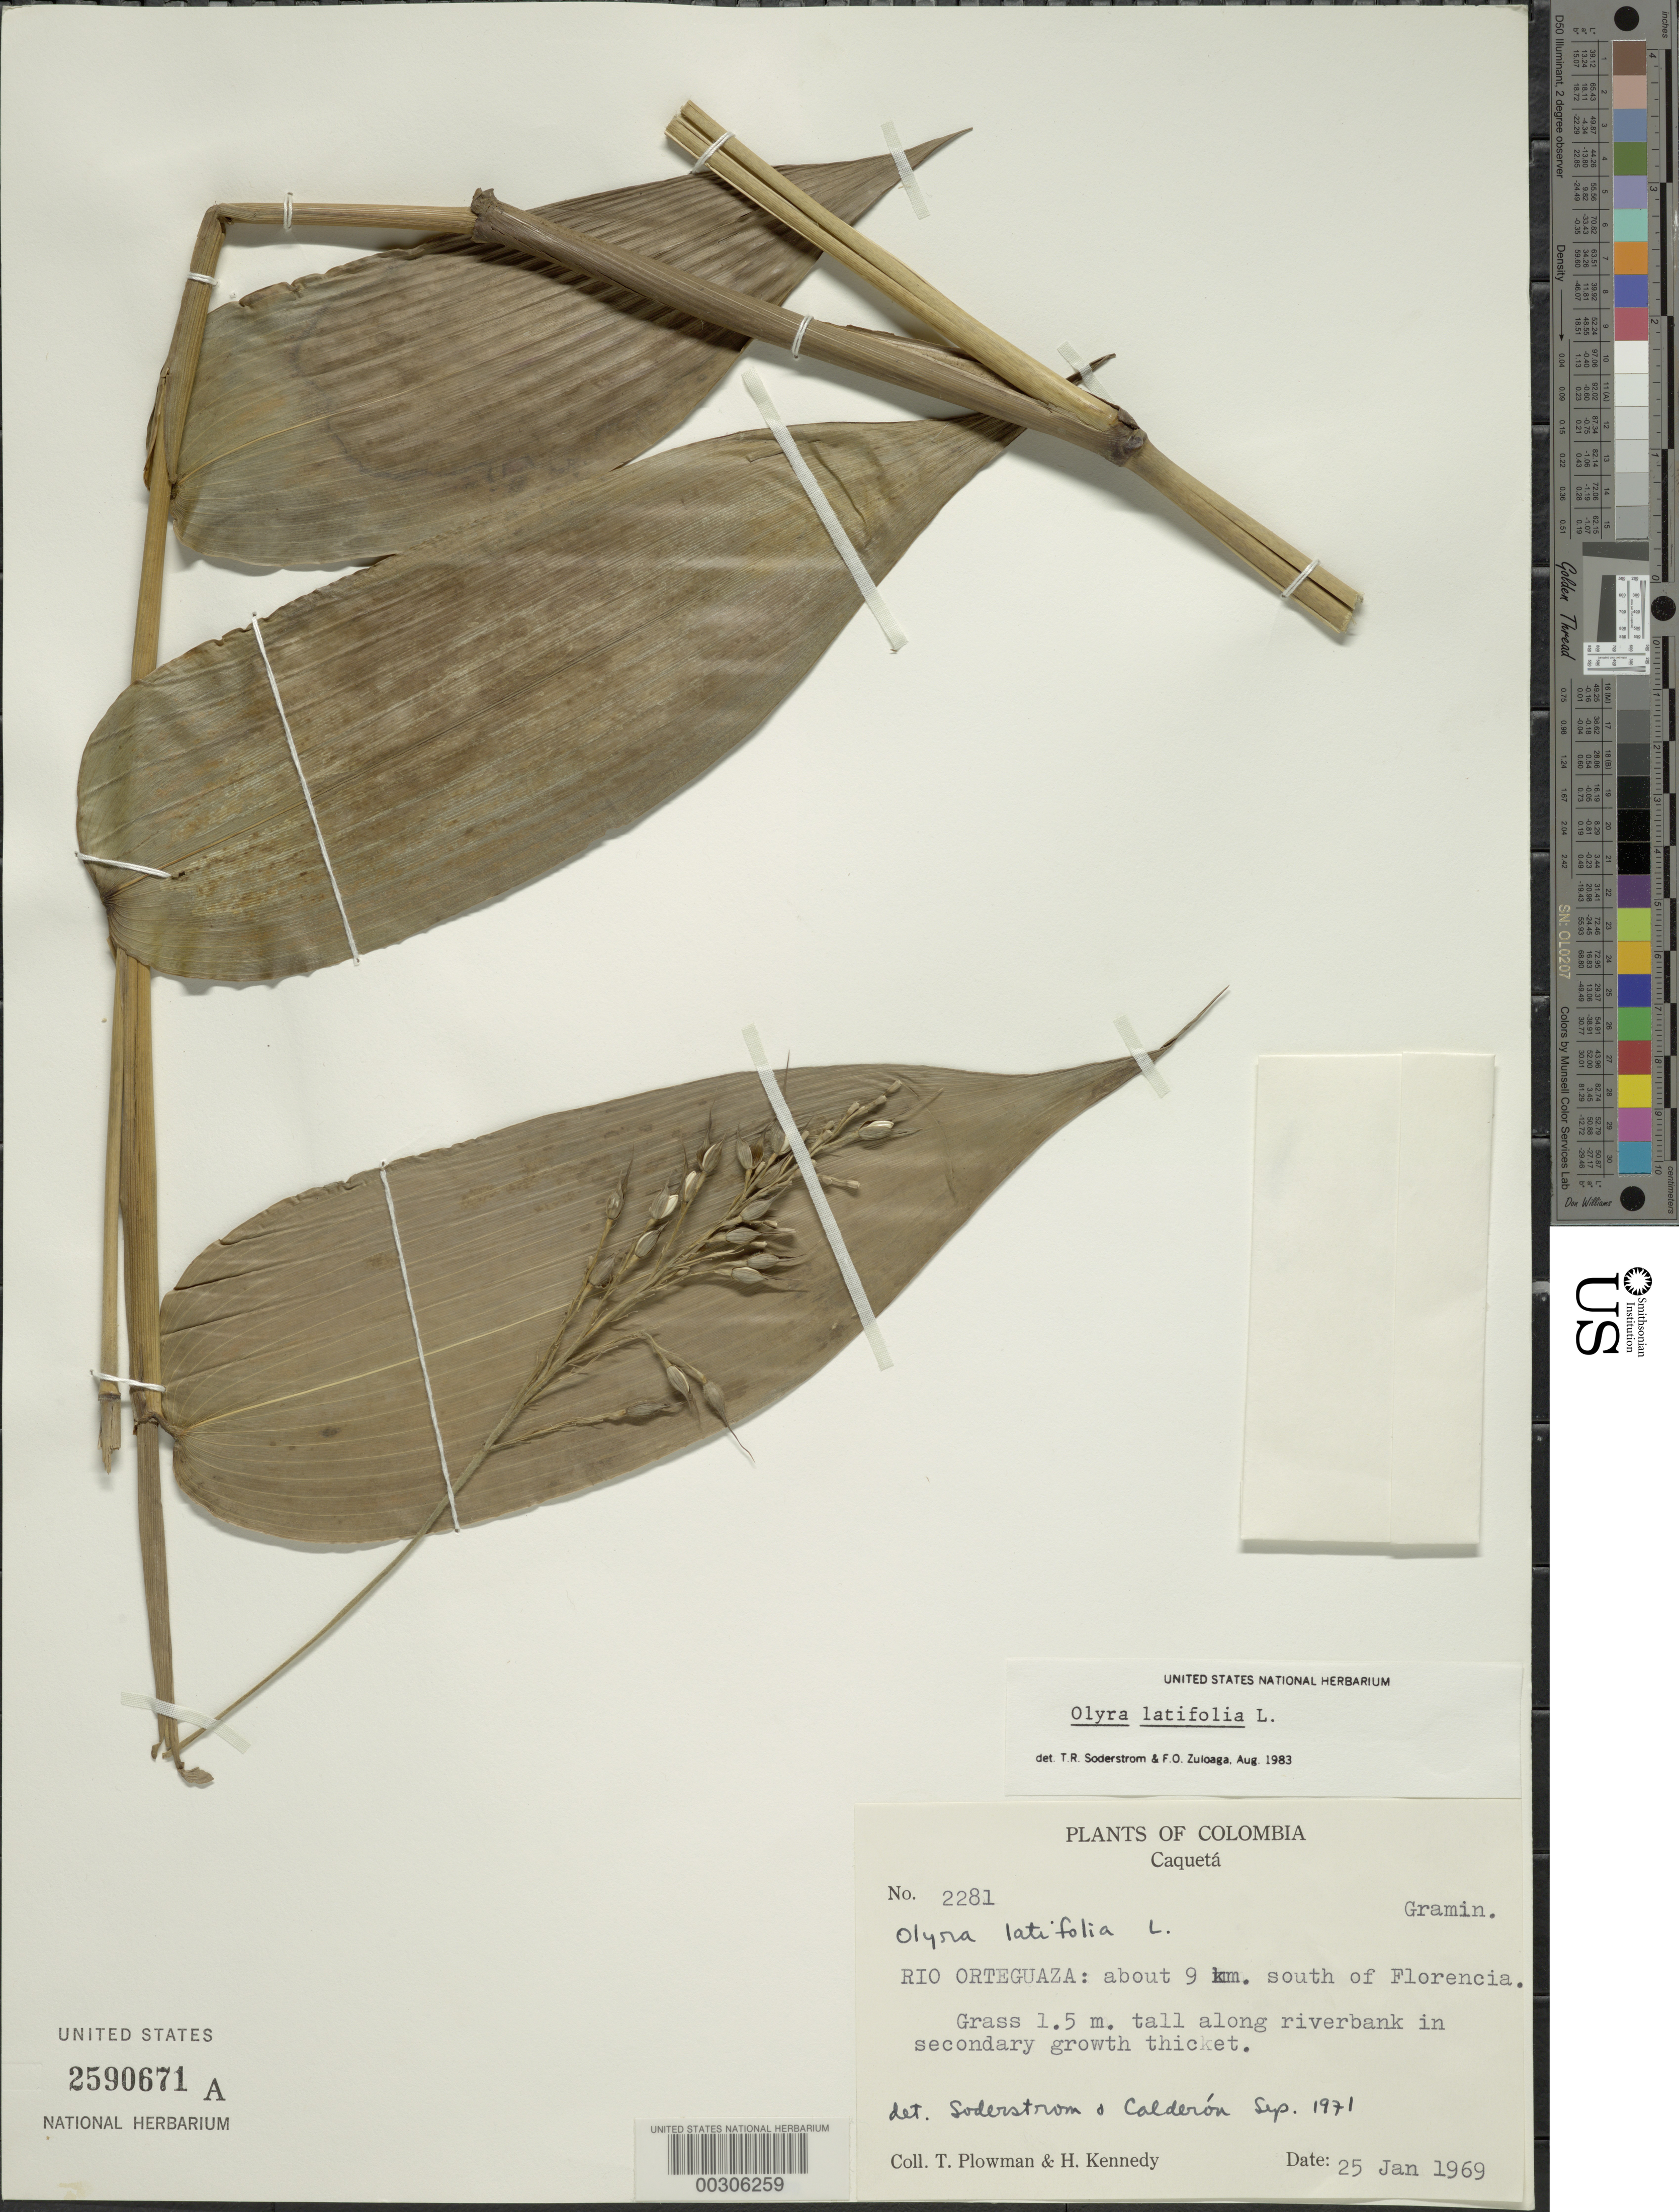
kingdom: Plantae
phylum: Tracheophyta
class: Liliopsida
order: Poales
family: Poaceae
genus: Olyra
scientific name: Olyra latifolia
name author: L.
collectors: T. Plowman & H. Kennedy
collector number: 2281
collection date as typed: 25 Jan 1969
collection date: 1969-01-25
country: Colombia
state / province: Caquetá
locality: Rio Ortequaza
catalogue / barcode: US 2590671A